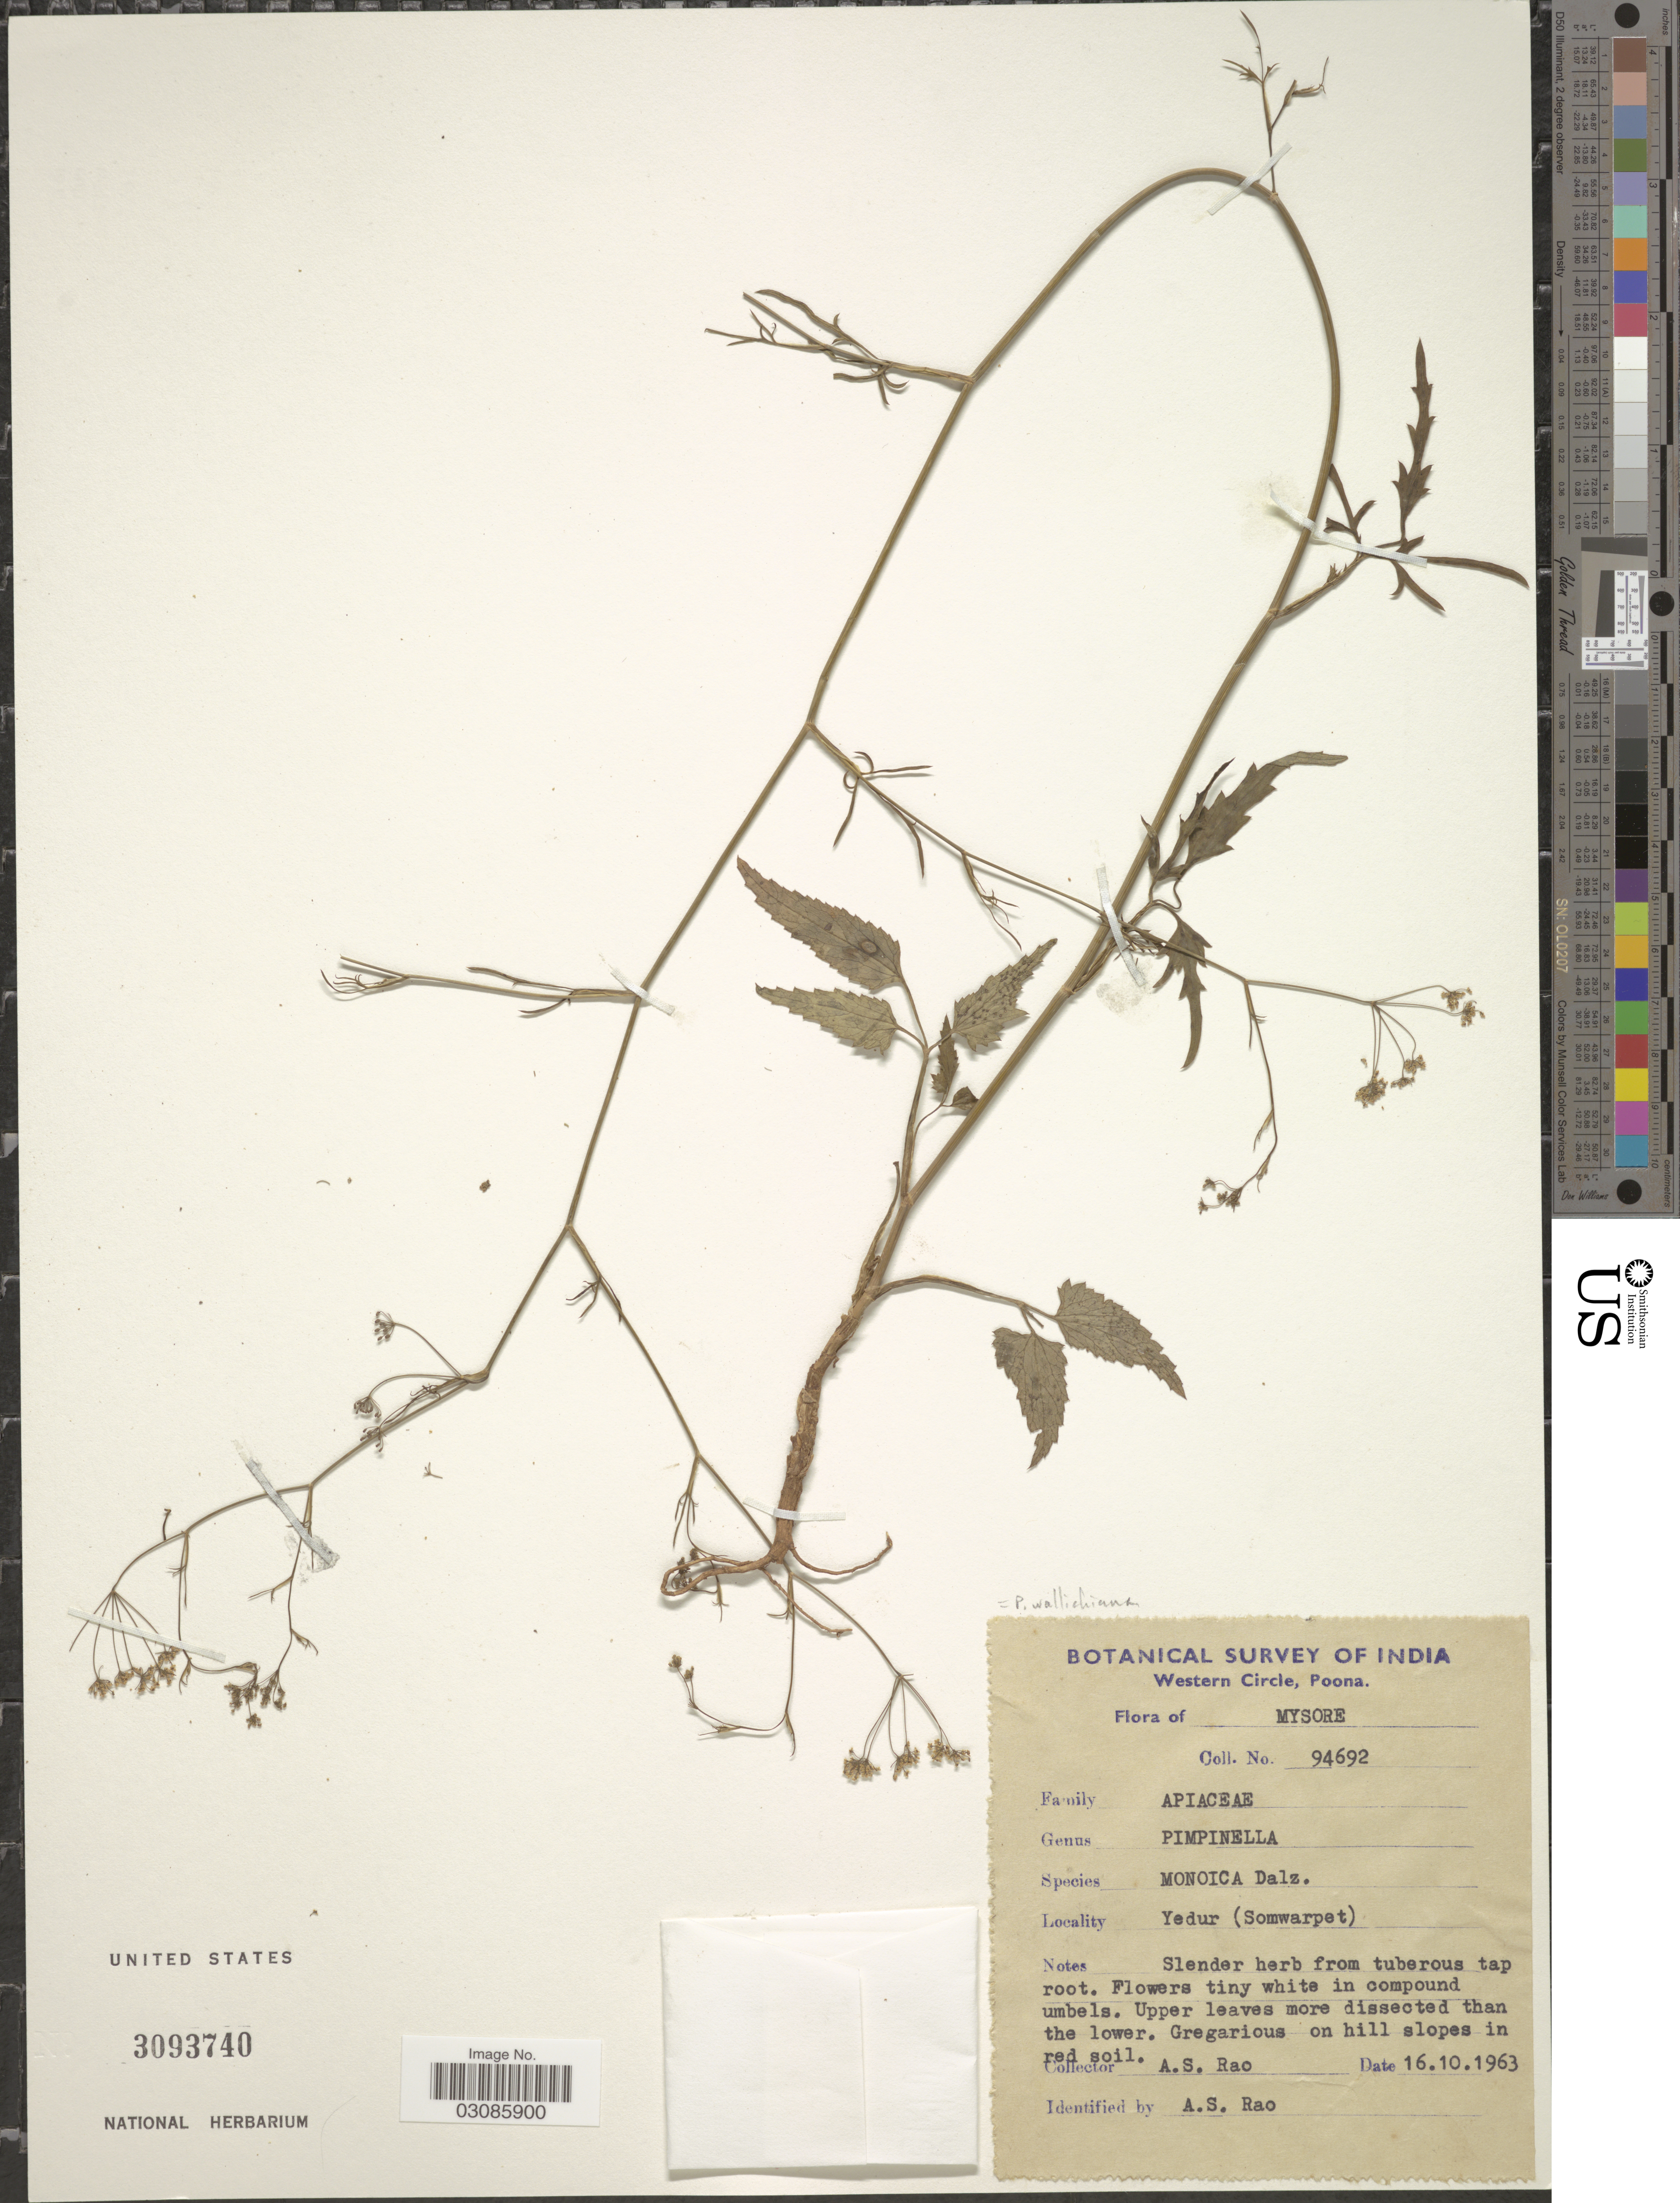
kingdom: Plantae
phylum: Tracheophyta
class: Magnoliopsida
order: Apiales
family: Apiaceae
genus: Pimpinella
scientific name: Pimpinella wallichiana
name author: (Miq.) Gandhi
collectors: A. S. Rao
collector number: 94692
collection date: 1963-10-16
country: India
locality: Botanical Survey of India, Western Circle, Poona. Mysore, Yedur (Somwarpet).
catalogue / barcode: US 3093740